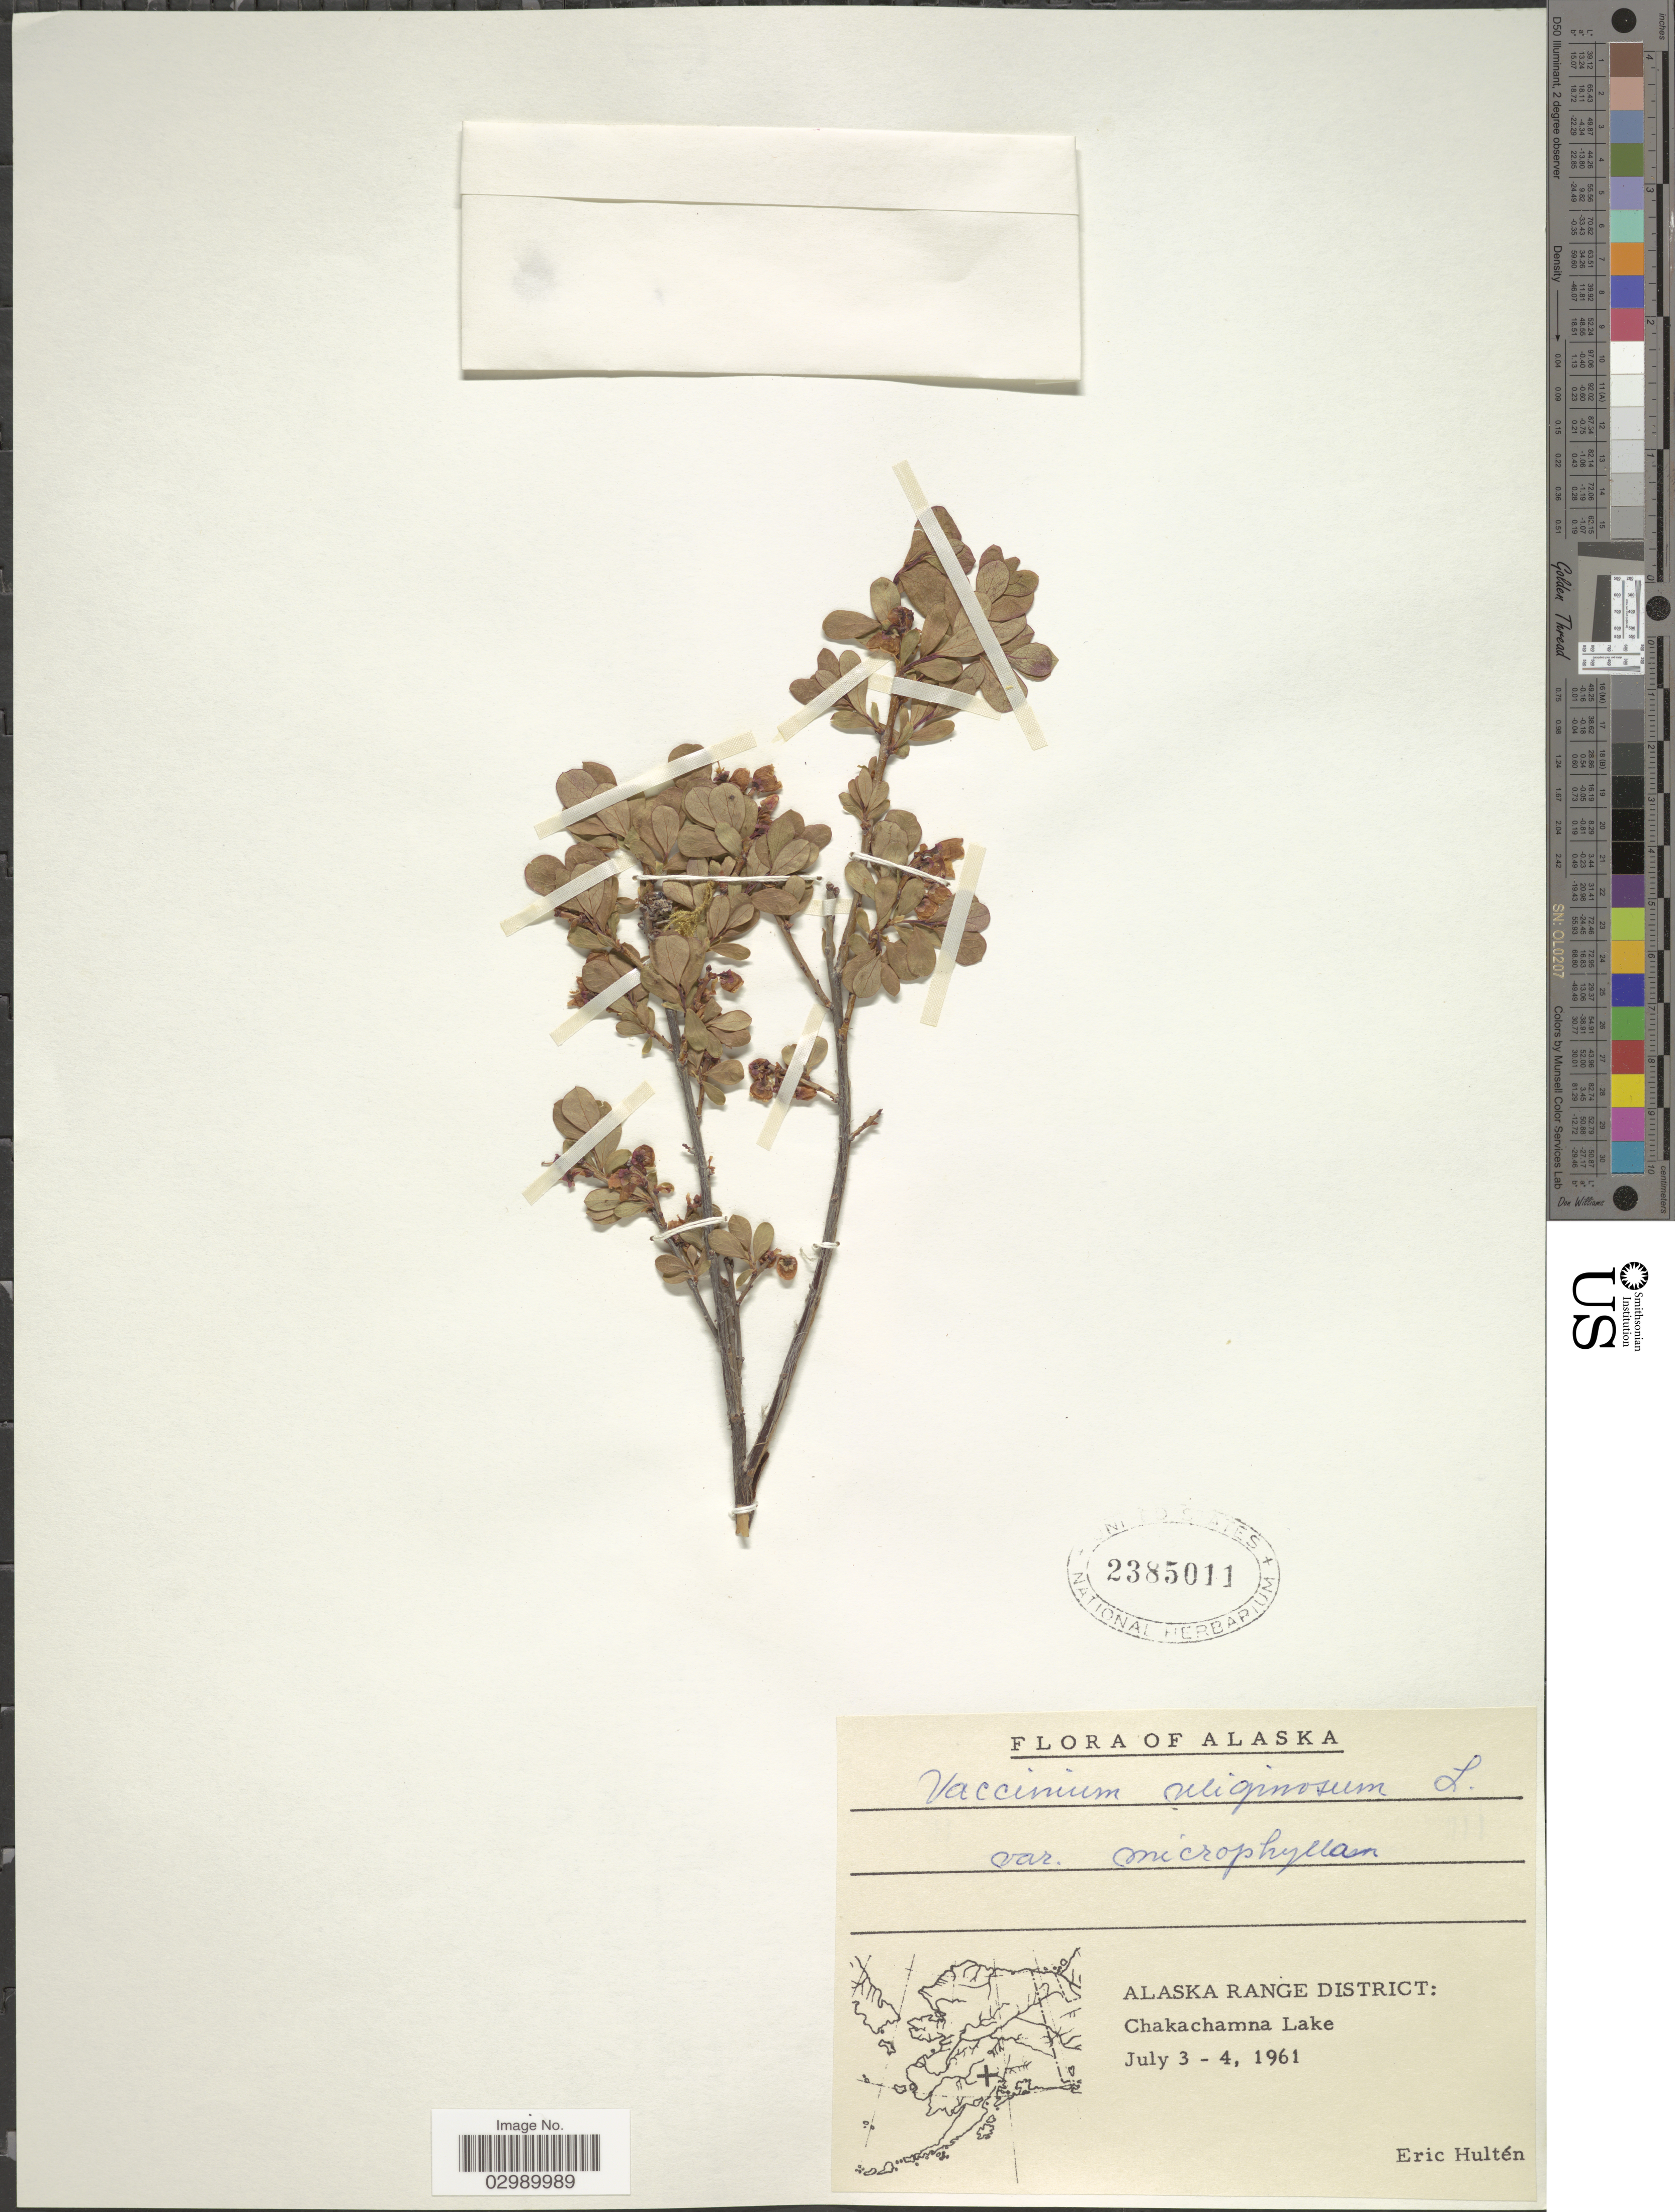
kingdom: Plantae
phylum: Tracheophyta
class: Magnoliopsida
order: Ericales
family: Ericaceae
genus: Vaccinium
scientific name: Vaccinium uliginosum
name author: L.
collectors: E. G. Hultén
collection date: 1961-07-03/1961-07-04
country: United States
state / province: Alaska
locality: Alaska Range District, Chakachamna Lake.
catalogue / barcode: US 2385011